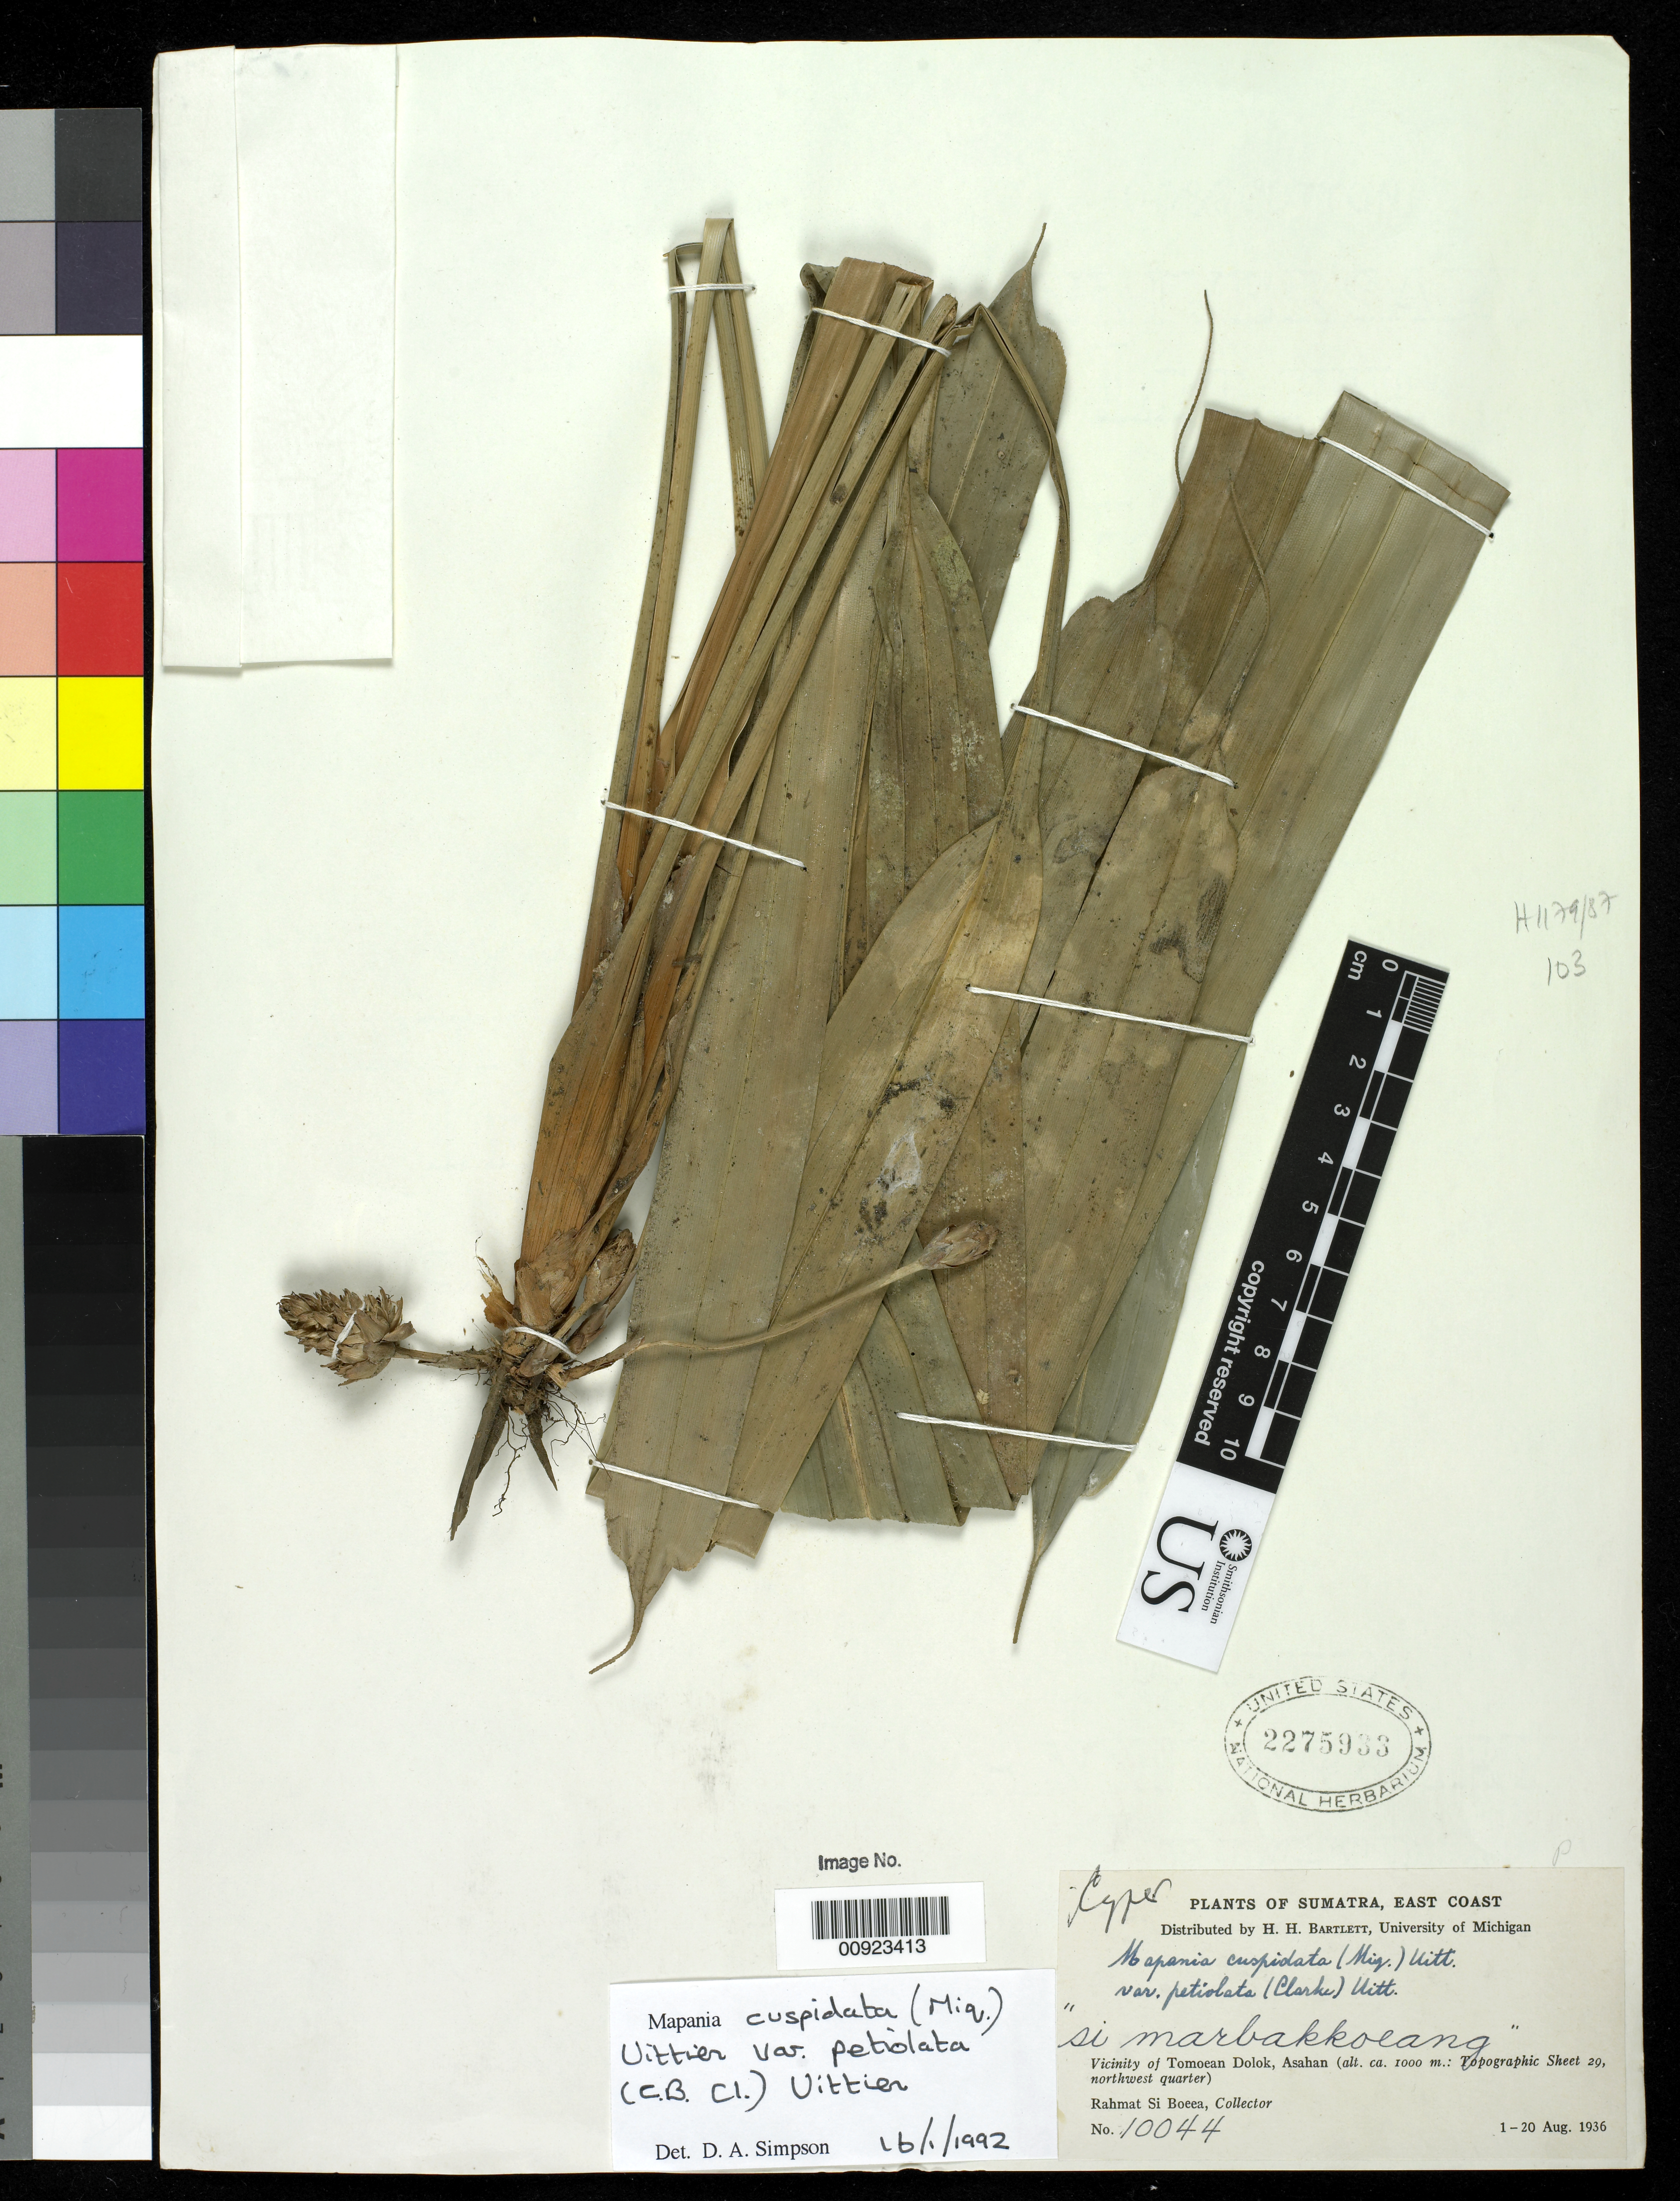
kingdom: Plantae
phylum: Tracheophyta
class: Liliopsida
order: Poales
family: Cyperaceae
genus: Mapania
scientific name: Mapania cuspidata var. petiolata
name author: (C.B. Clarke) Uittien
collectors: Rahmat Si Boeea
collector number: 10044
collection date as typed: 01 Aug 1936 to 20 Aug 1936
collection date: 1936-08-01/1936-08-20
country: Indonesia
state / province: Sumatra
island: Sumatra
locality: Vicinity of Tomoean Dolok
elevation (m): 100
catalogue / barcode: US 2275933